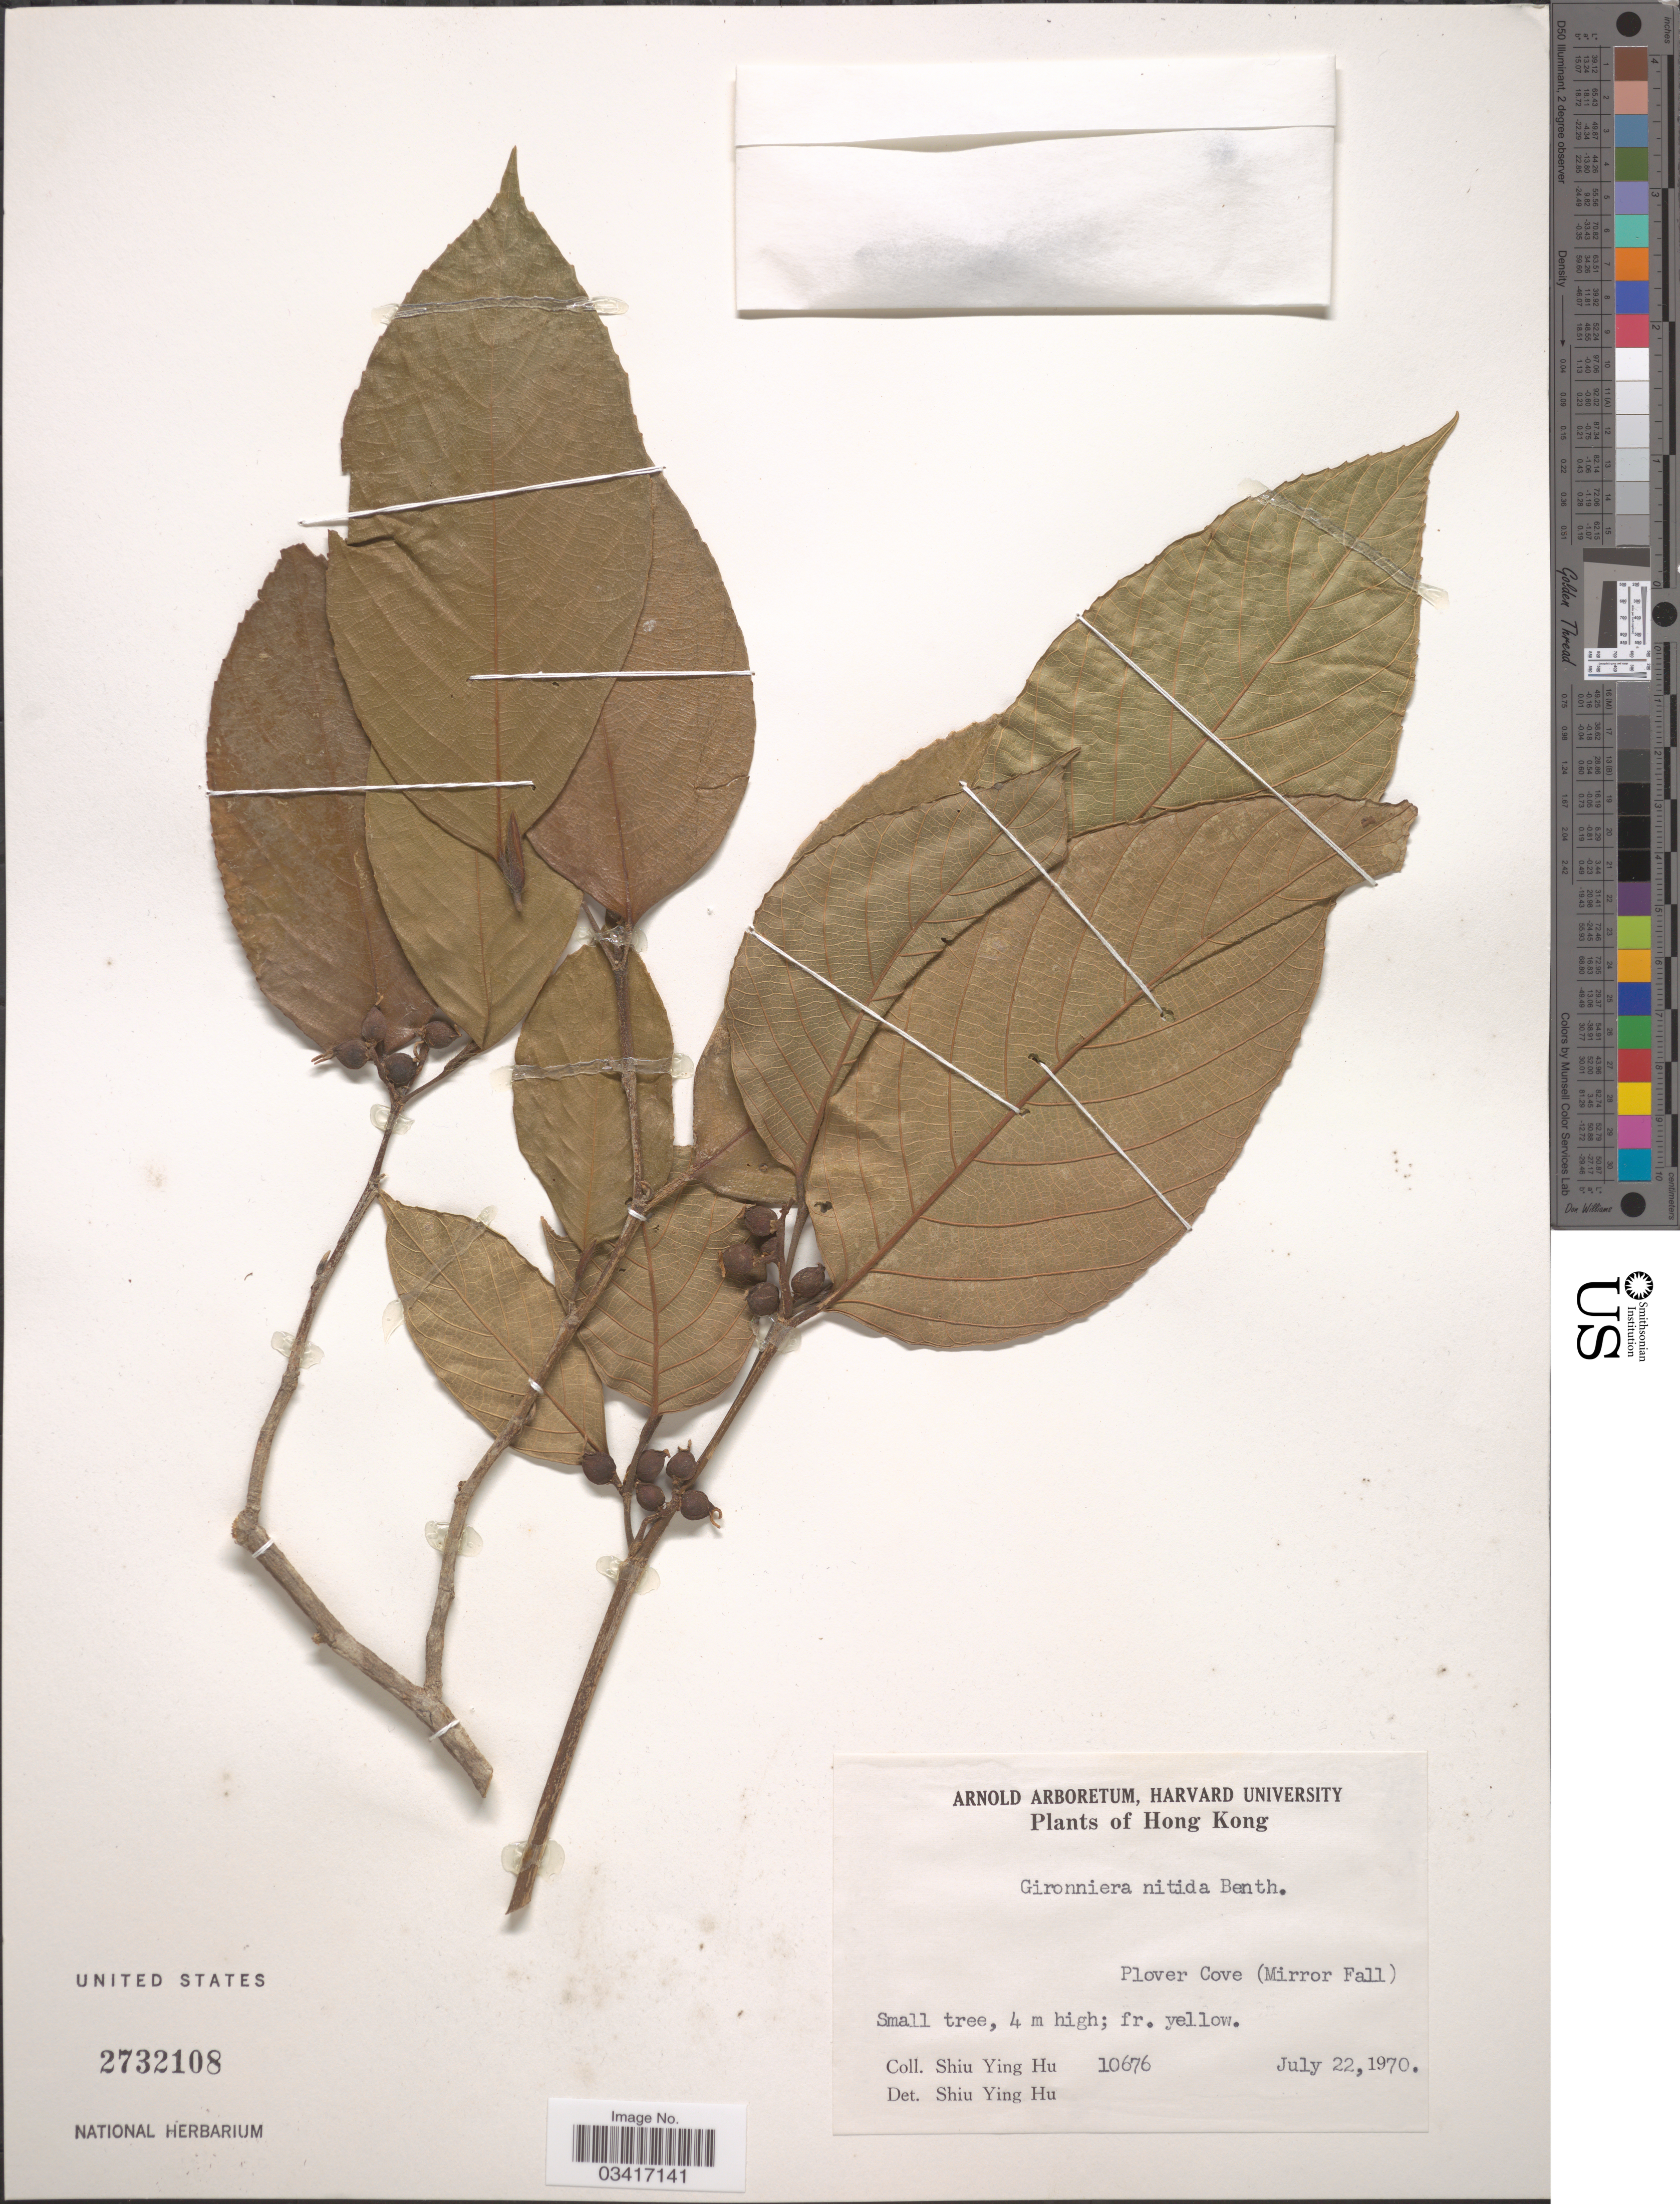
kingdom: Plantae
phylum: Tracheophyta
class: Magnoliopsida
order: Rosales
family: Cannabaceae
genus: Gironniera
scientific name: Gironniera nitida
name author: Benth.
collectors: S. Y. Hu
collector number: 10676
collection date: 1970-07-22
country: China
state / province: Hong Kong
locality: Plover Cove (Mirror Fall).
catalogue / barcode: US 2732108